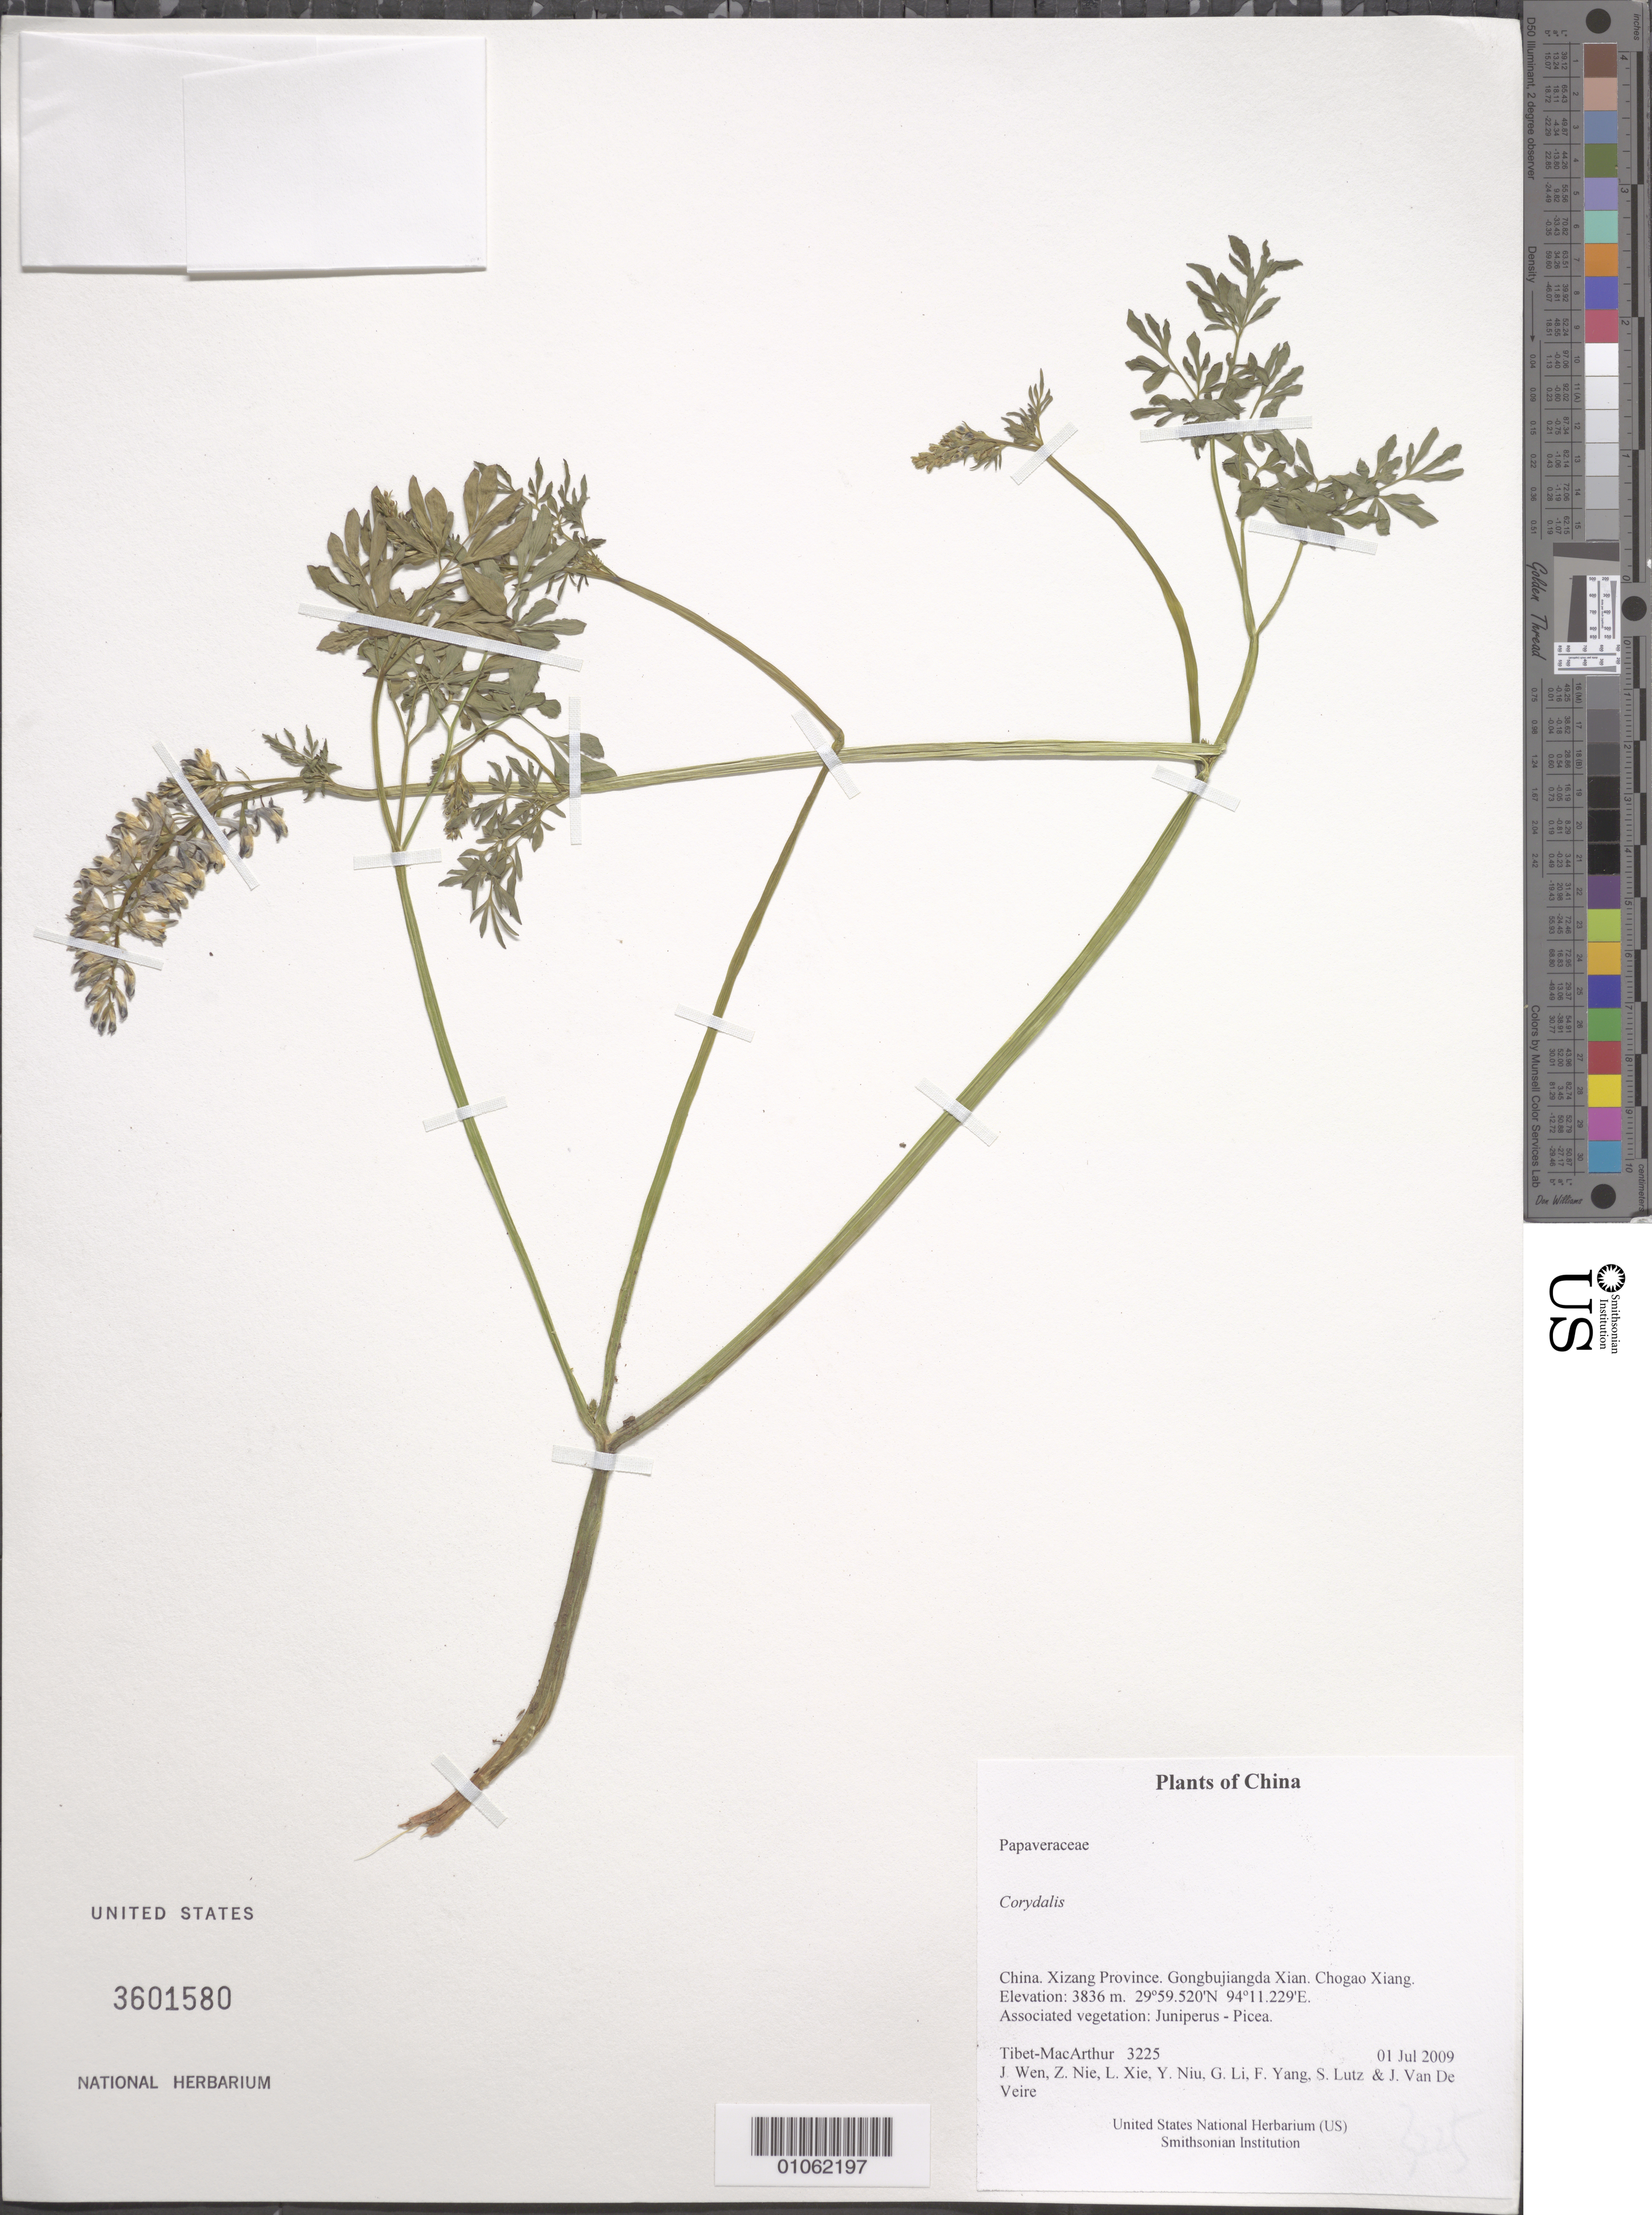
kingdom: Plantae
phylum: Tracheophyta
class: Magnoliopsida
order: Ranunculales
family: Papaveraceae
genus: Corydalis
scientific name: Corydalis sp.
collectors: Tibet-MacArthur, J. Wen, Z. Nie, L. Xie, Y. Niu, G. Li, F. Yang, S. Lutz & J. Van De Veire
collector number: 3225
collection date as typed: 01 Jul 2009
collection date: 2009-07-01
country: China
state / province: Xizang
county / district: Gongbujiangda Xian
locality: Chogao Xiang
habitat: Associated vegetation: Juniperus - Picea.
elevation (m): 3836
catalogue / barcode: US 3601580